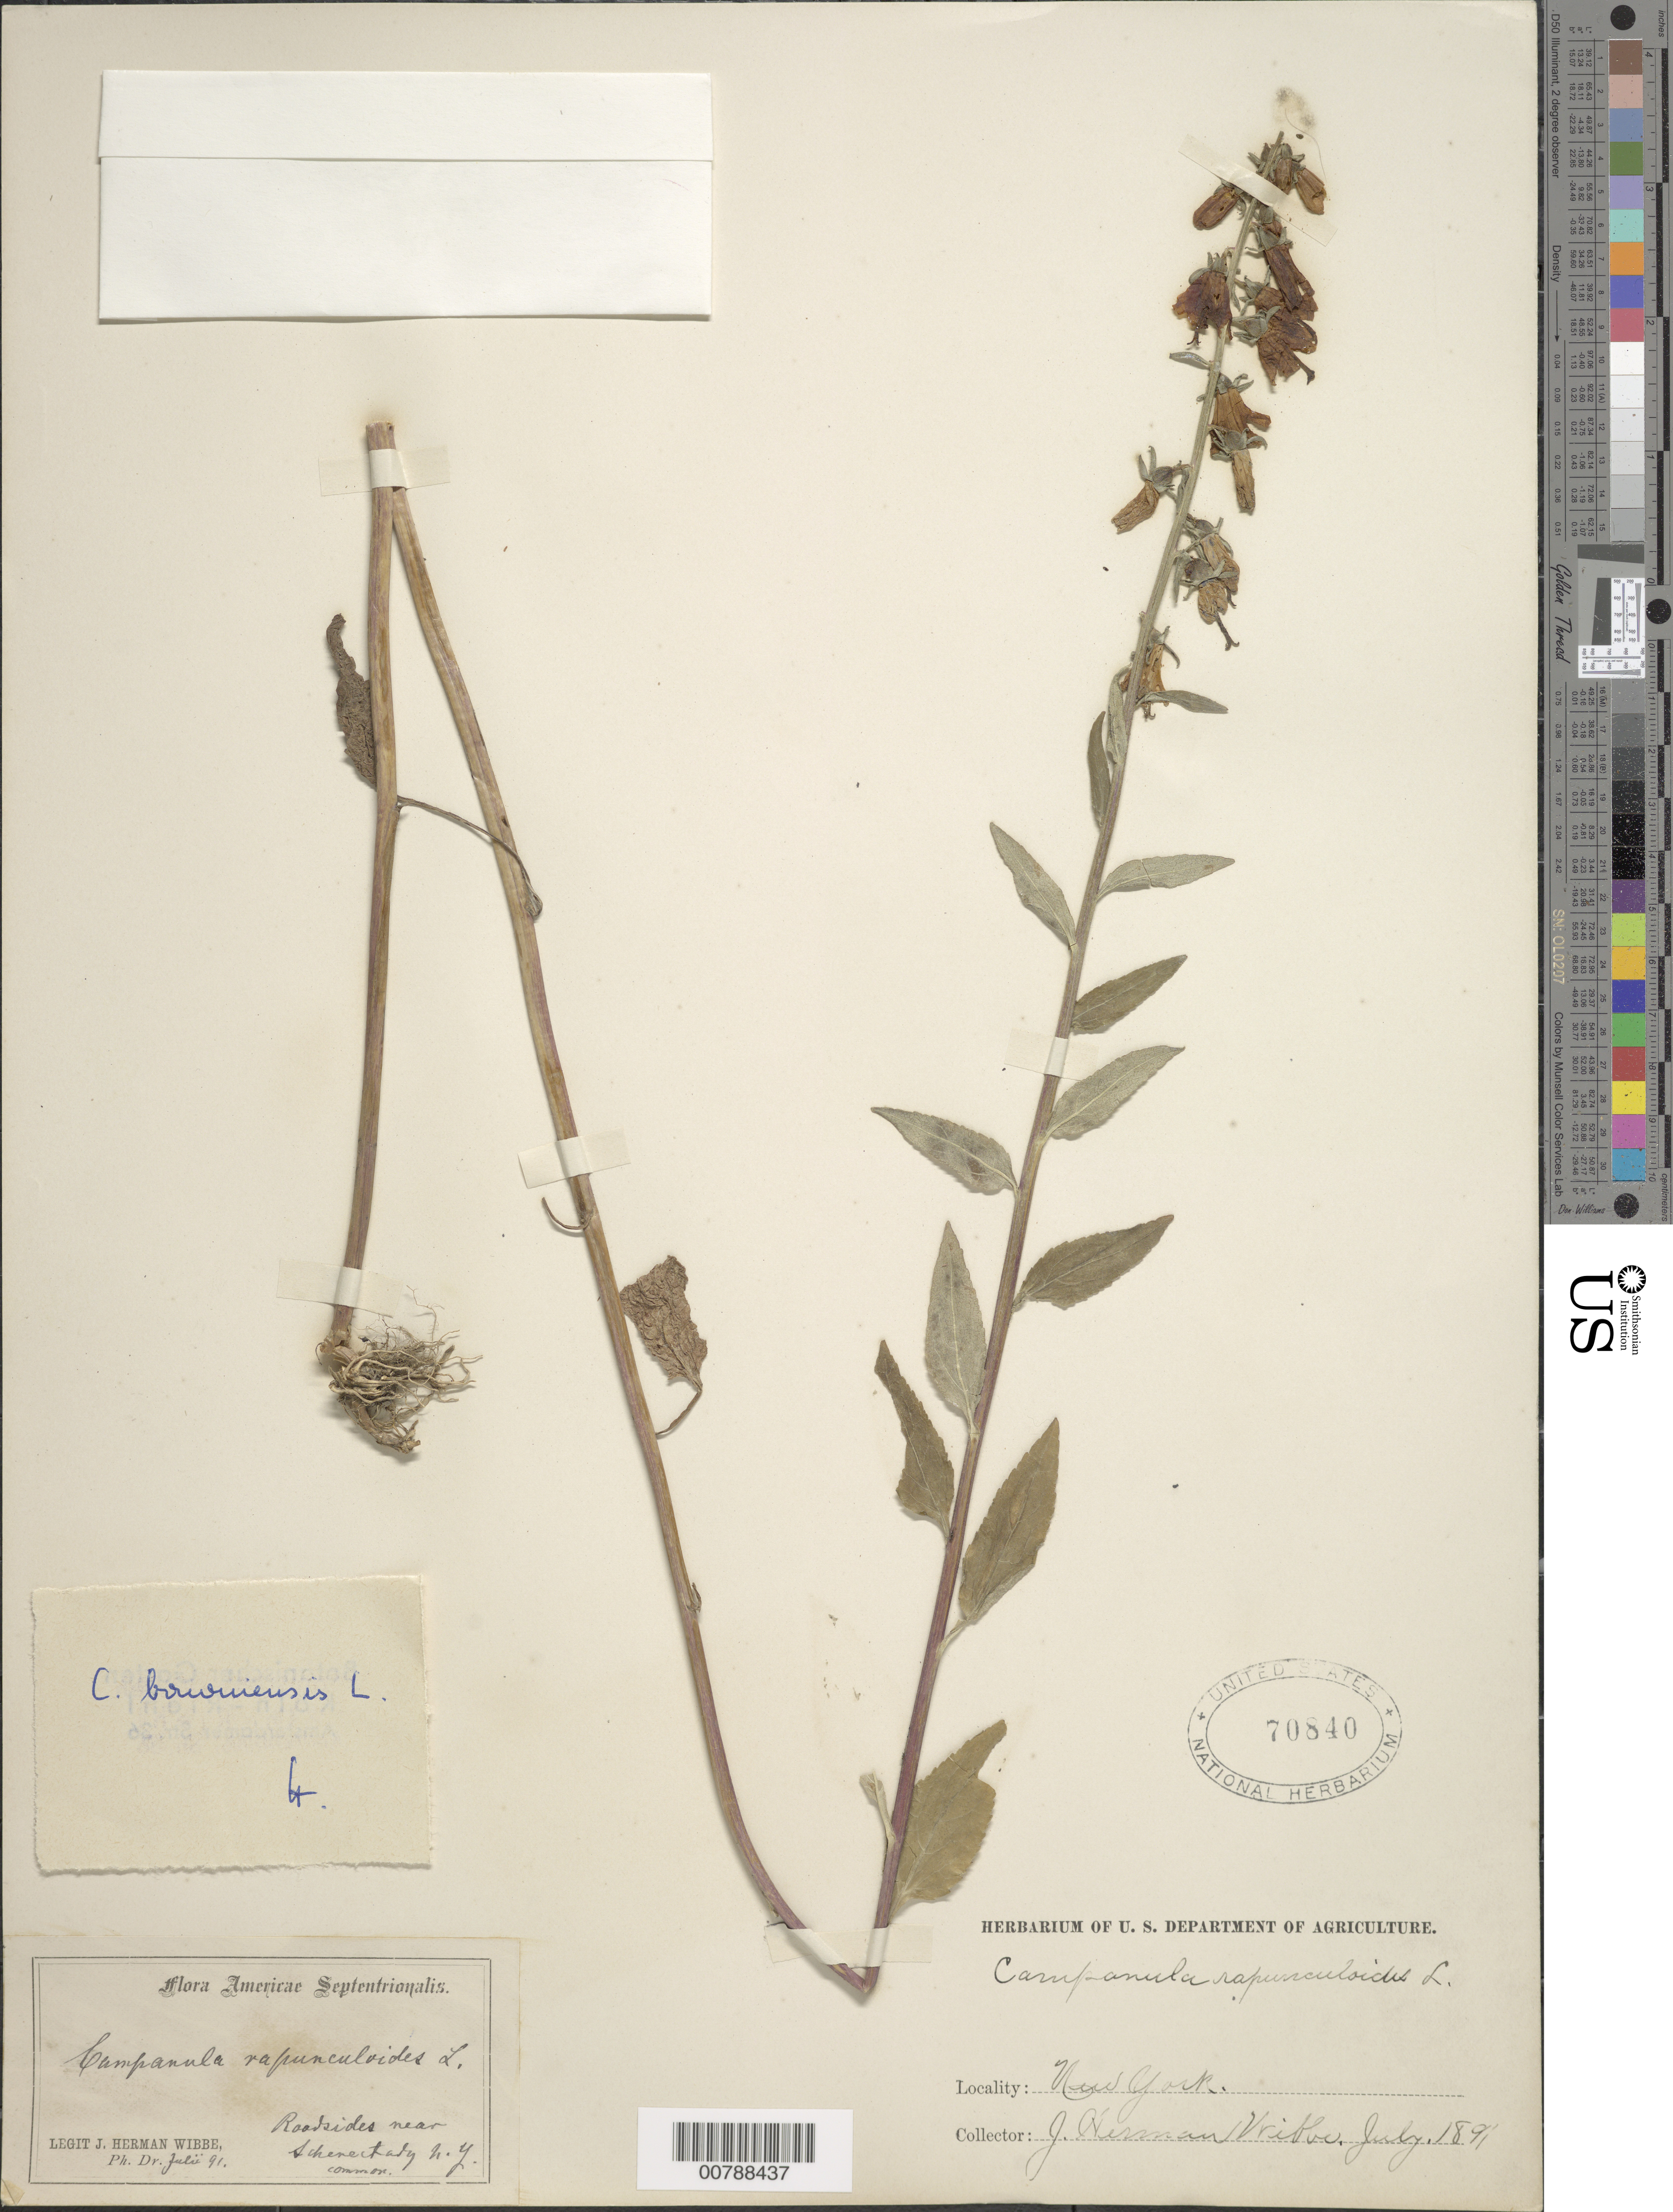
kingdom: Plantae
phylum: Tracheophyta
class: Magnoliopsida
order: Asterales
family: Campanulaceae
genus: Campanula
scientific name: Campanula bononiensis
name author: L.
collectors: J. Wibbe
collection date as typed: July 1891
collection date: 1891-07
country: United States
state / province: New York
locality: Schenectady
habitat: Roadsides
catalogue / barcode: US 70840